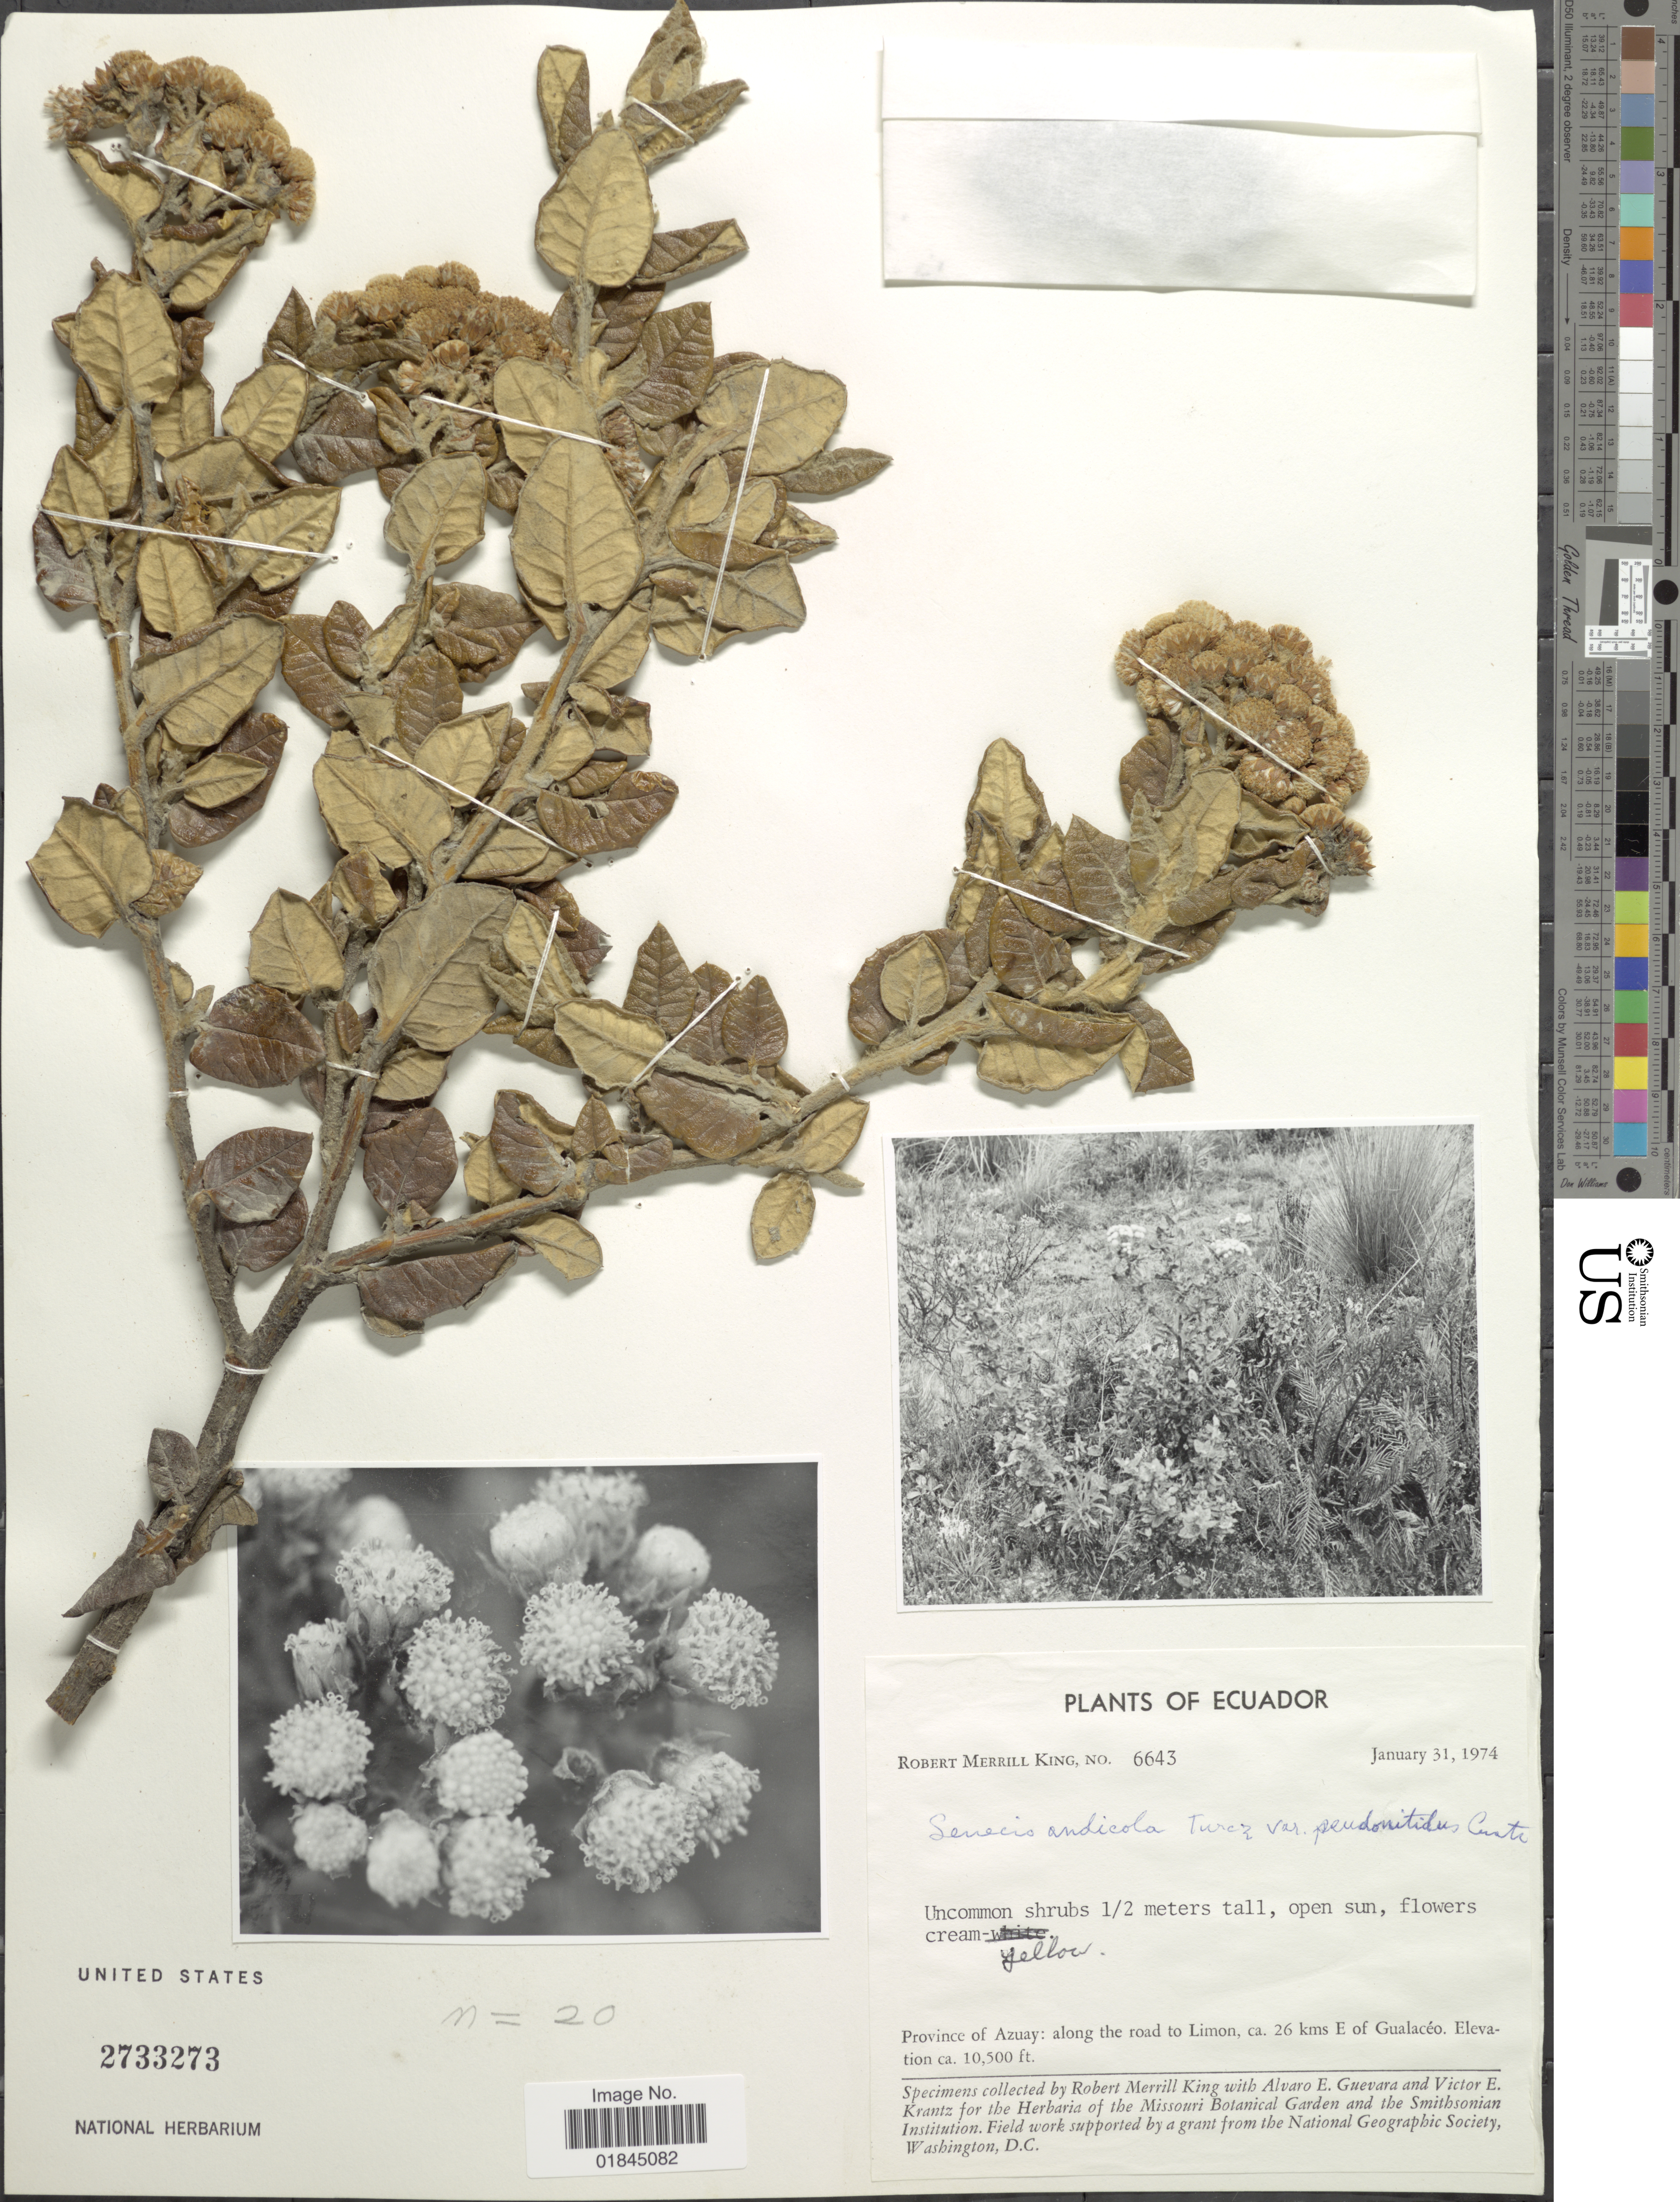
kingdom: Plantae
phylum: Tracheophyta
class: Magnoliopsida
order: Asterales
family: Asteraceae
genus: Pentacalia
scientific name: Pentacalia andicola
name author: (Turcz.) Cuatrec.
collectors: R. M. King, A. E. Guevara & V. Krantz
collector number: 6643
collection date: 1974-07-31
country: Ecuador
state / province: Azuay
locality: Along the road to Limon, ca. 26 kms E of Gualaceo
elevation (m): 3200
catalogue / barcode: US 2733273